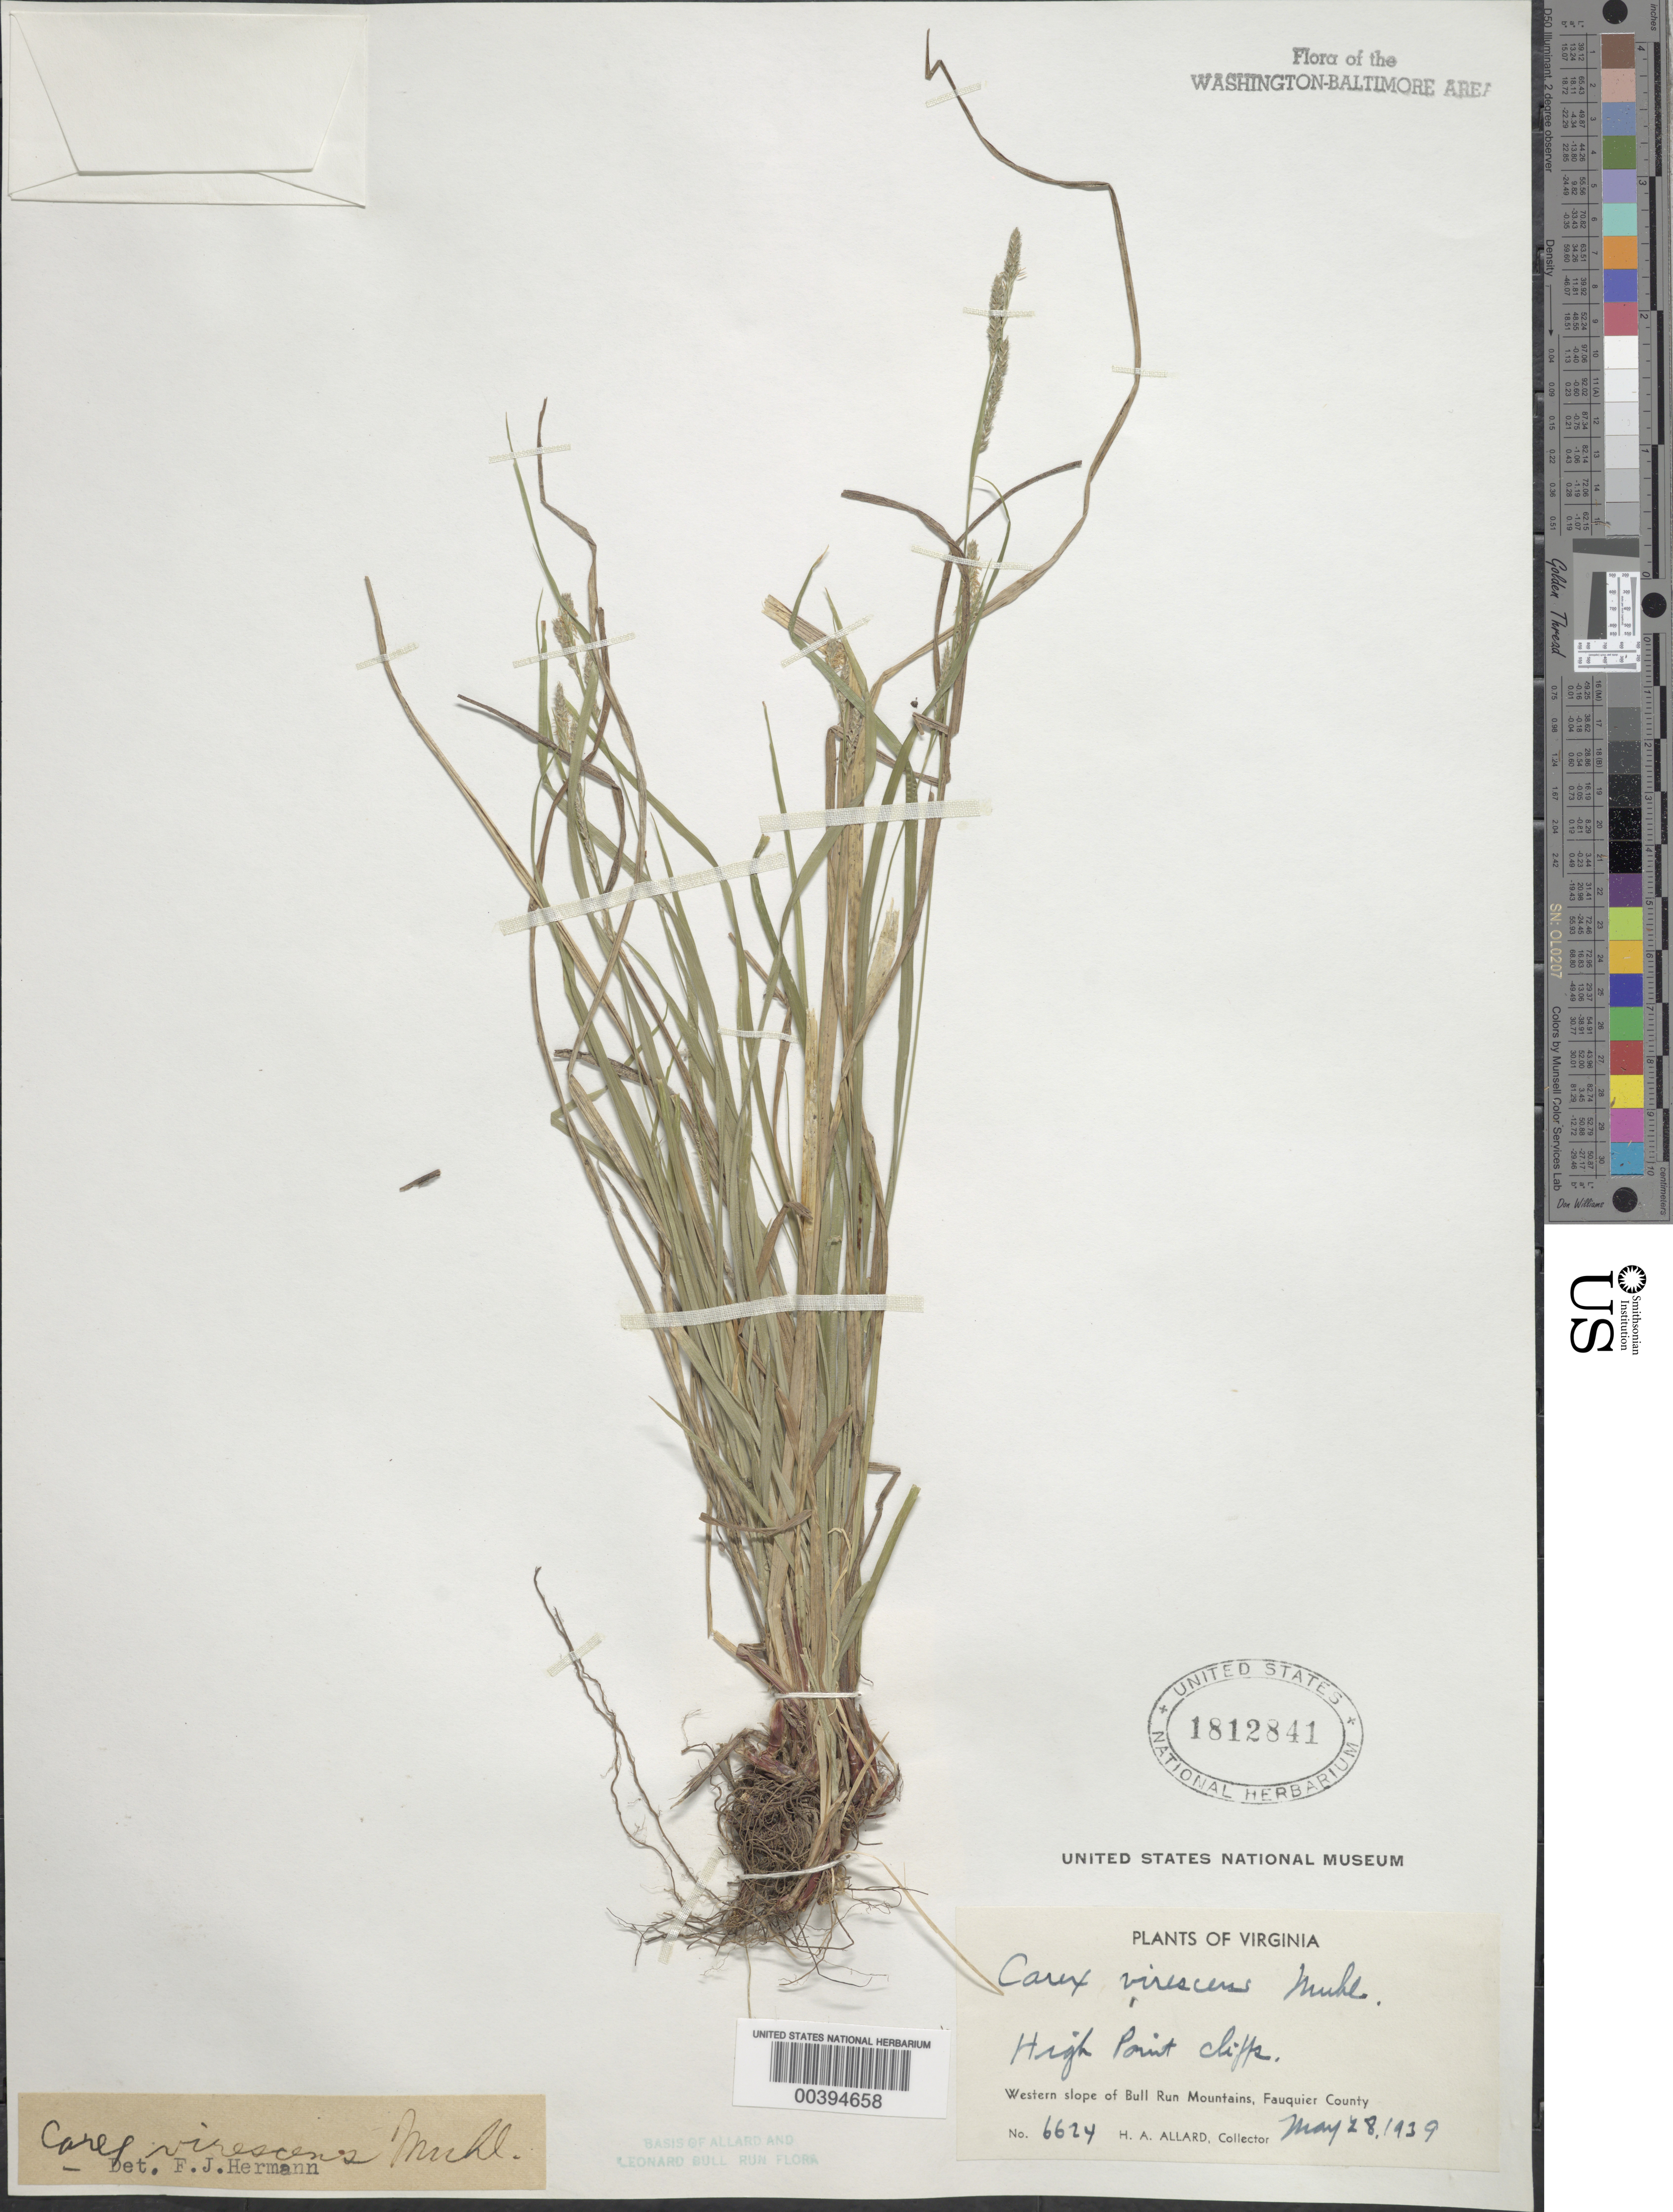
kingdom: Plantae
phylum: Tracheophyta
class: Liliopsida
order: Poales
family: Cyperaceae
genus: Carex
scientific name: Carex virescens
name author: Muhl. ex Willd.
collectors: H. A. Allard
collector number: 6624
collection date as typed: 28 May 1939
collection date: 1939-05-28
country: United States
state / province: Virginia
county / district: Fauquier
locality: High Point cliffs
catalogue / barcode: US 1812841